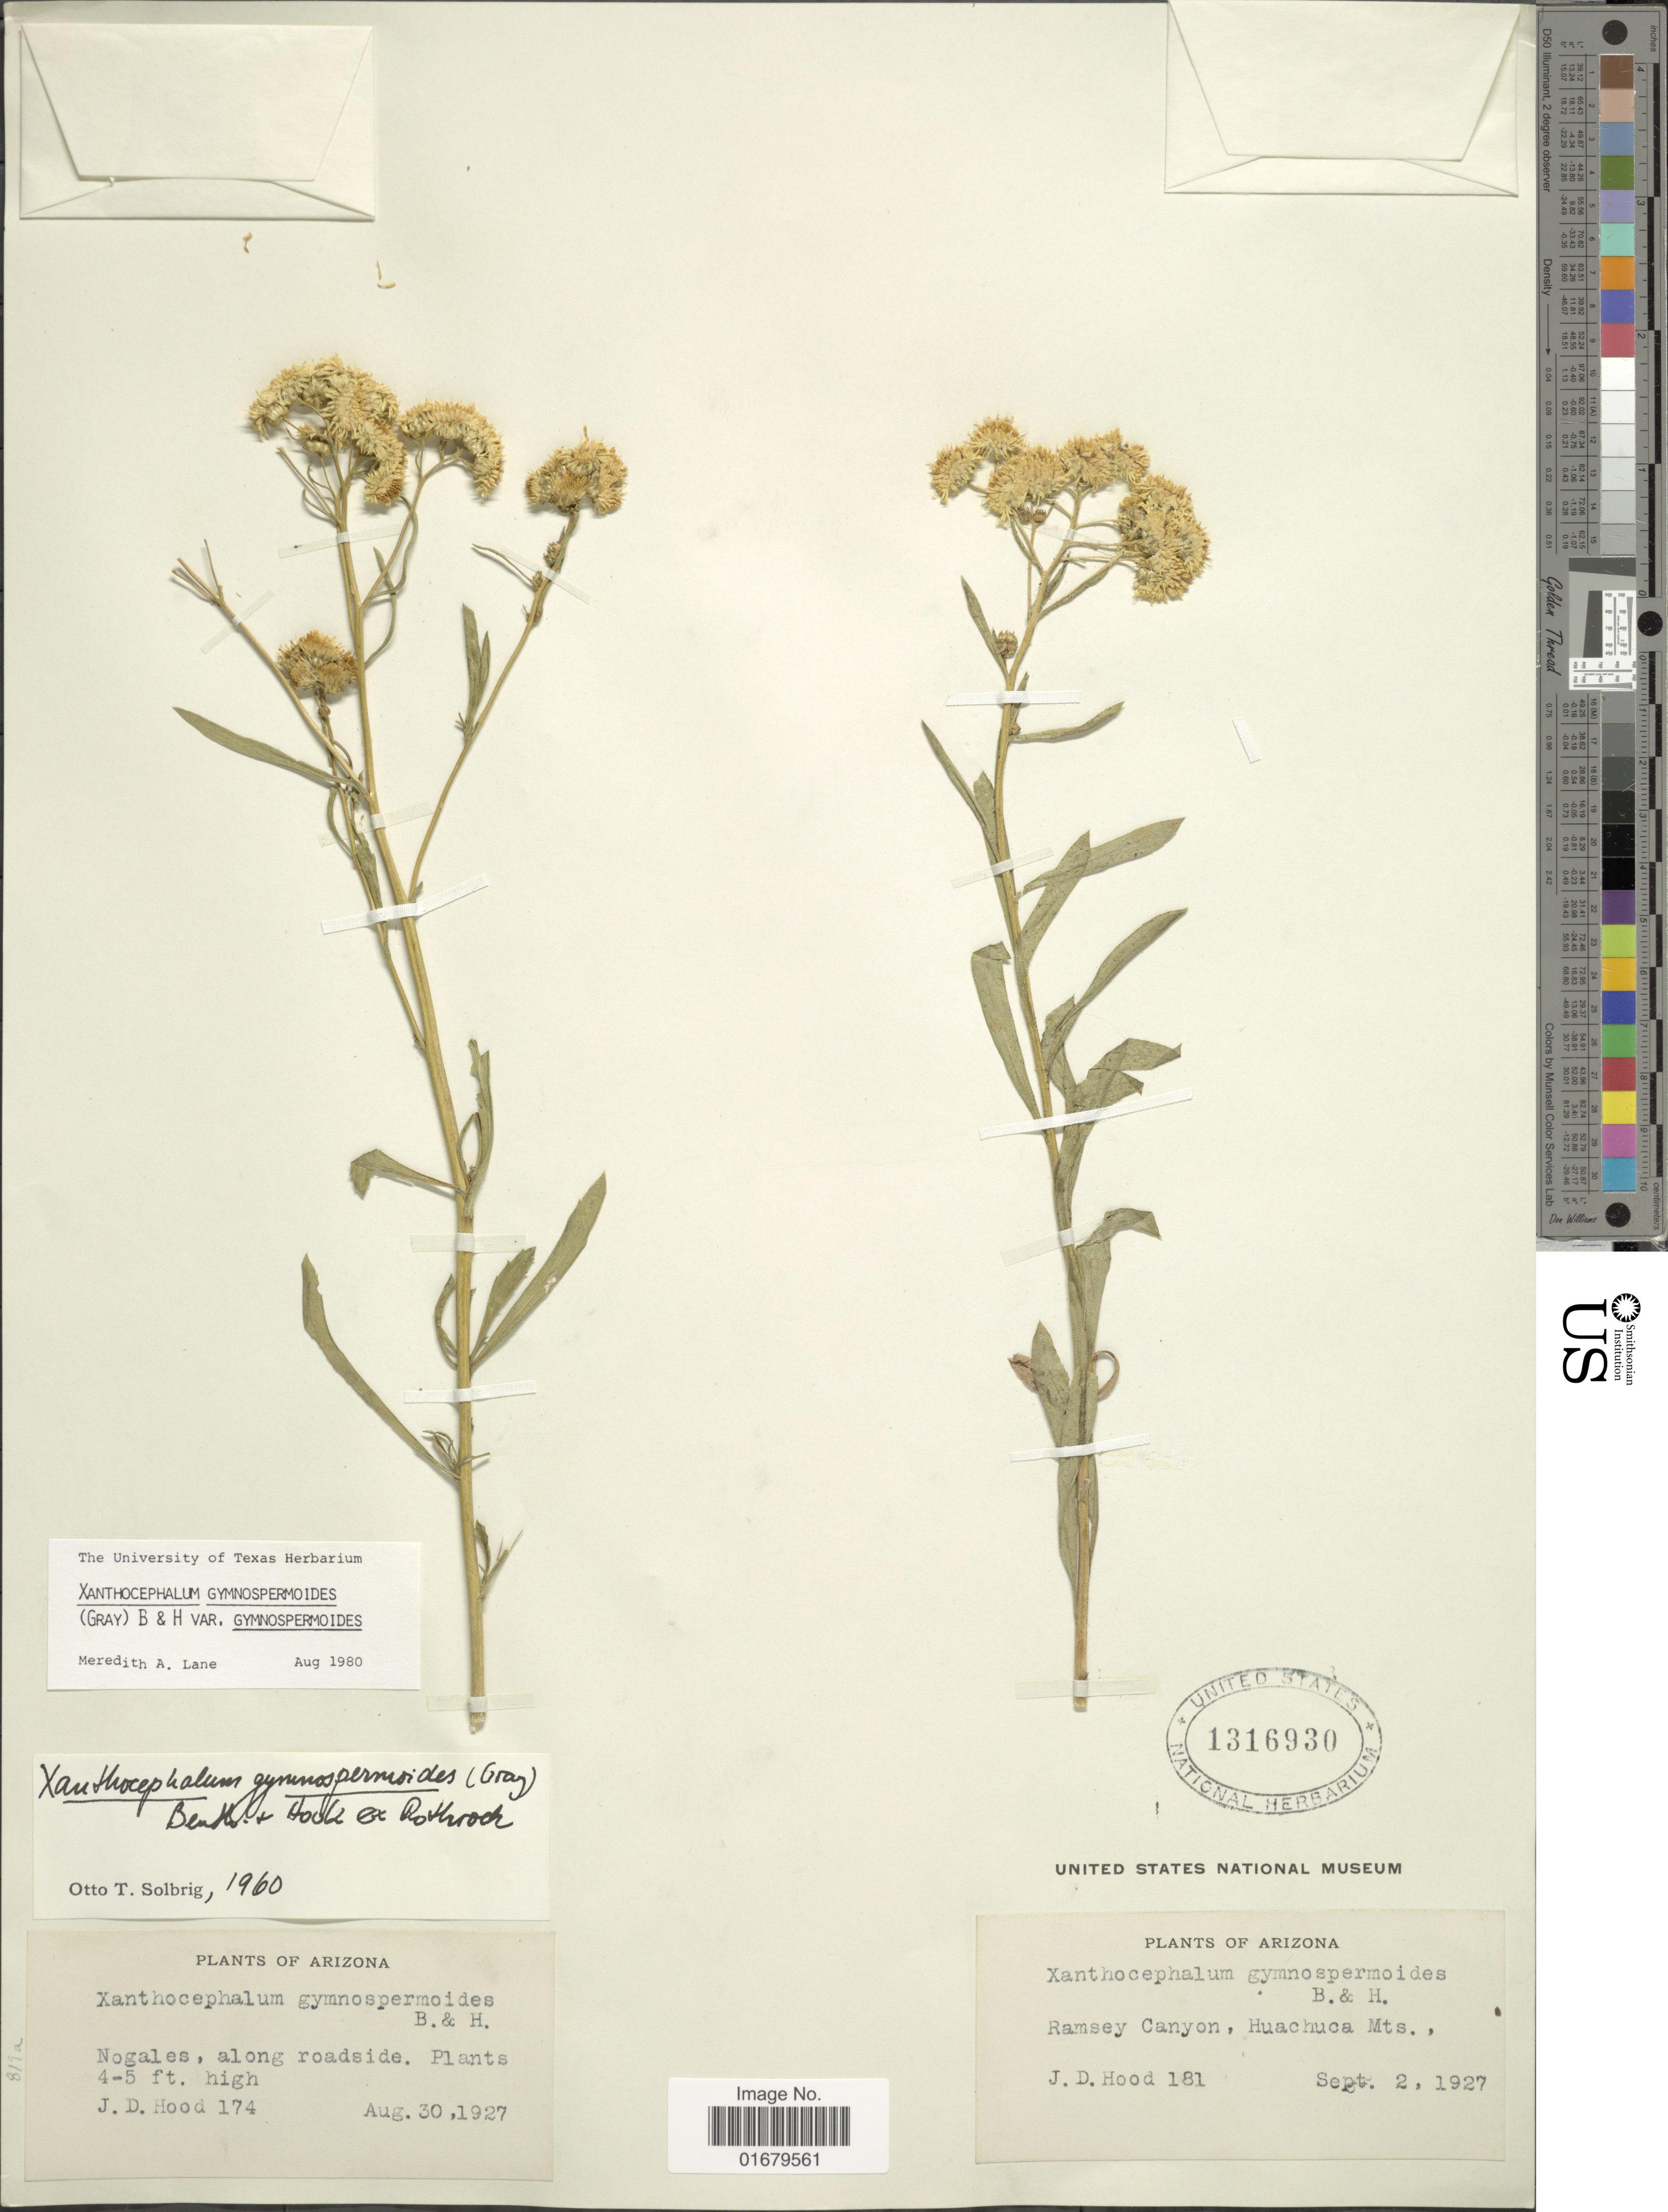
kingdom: Plantae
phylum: Tracheophyta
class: Magnoliopsida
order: Asterales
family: Asteraceae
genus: Xanthocephalum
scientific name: Xanthocephalum gymnospermoides var. gymnospermoides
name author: (A. Gray) Benth. & Hook. f.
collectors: J. Hood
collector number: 174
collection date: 1927-08-30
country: United States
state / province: Arizona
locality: Nogales, along roadside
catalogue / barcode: US 1316930-2